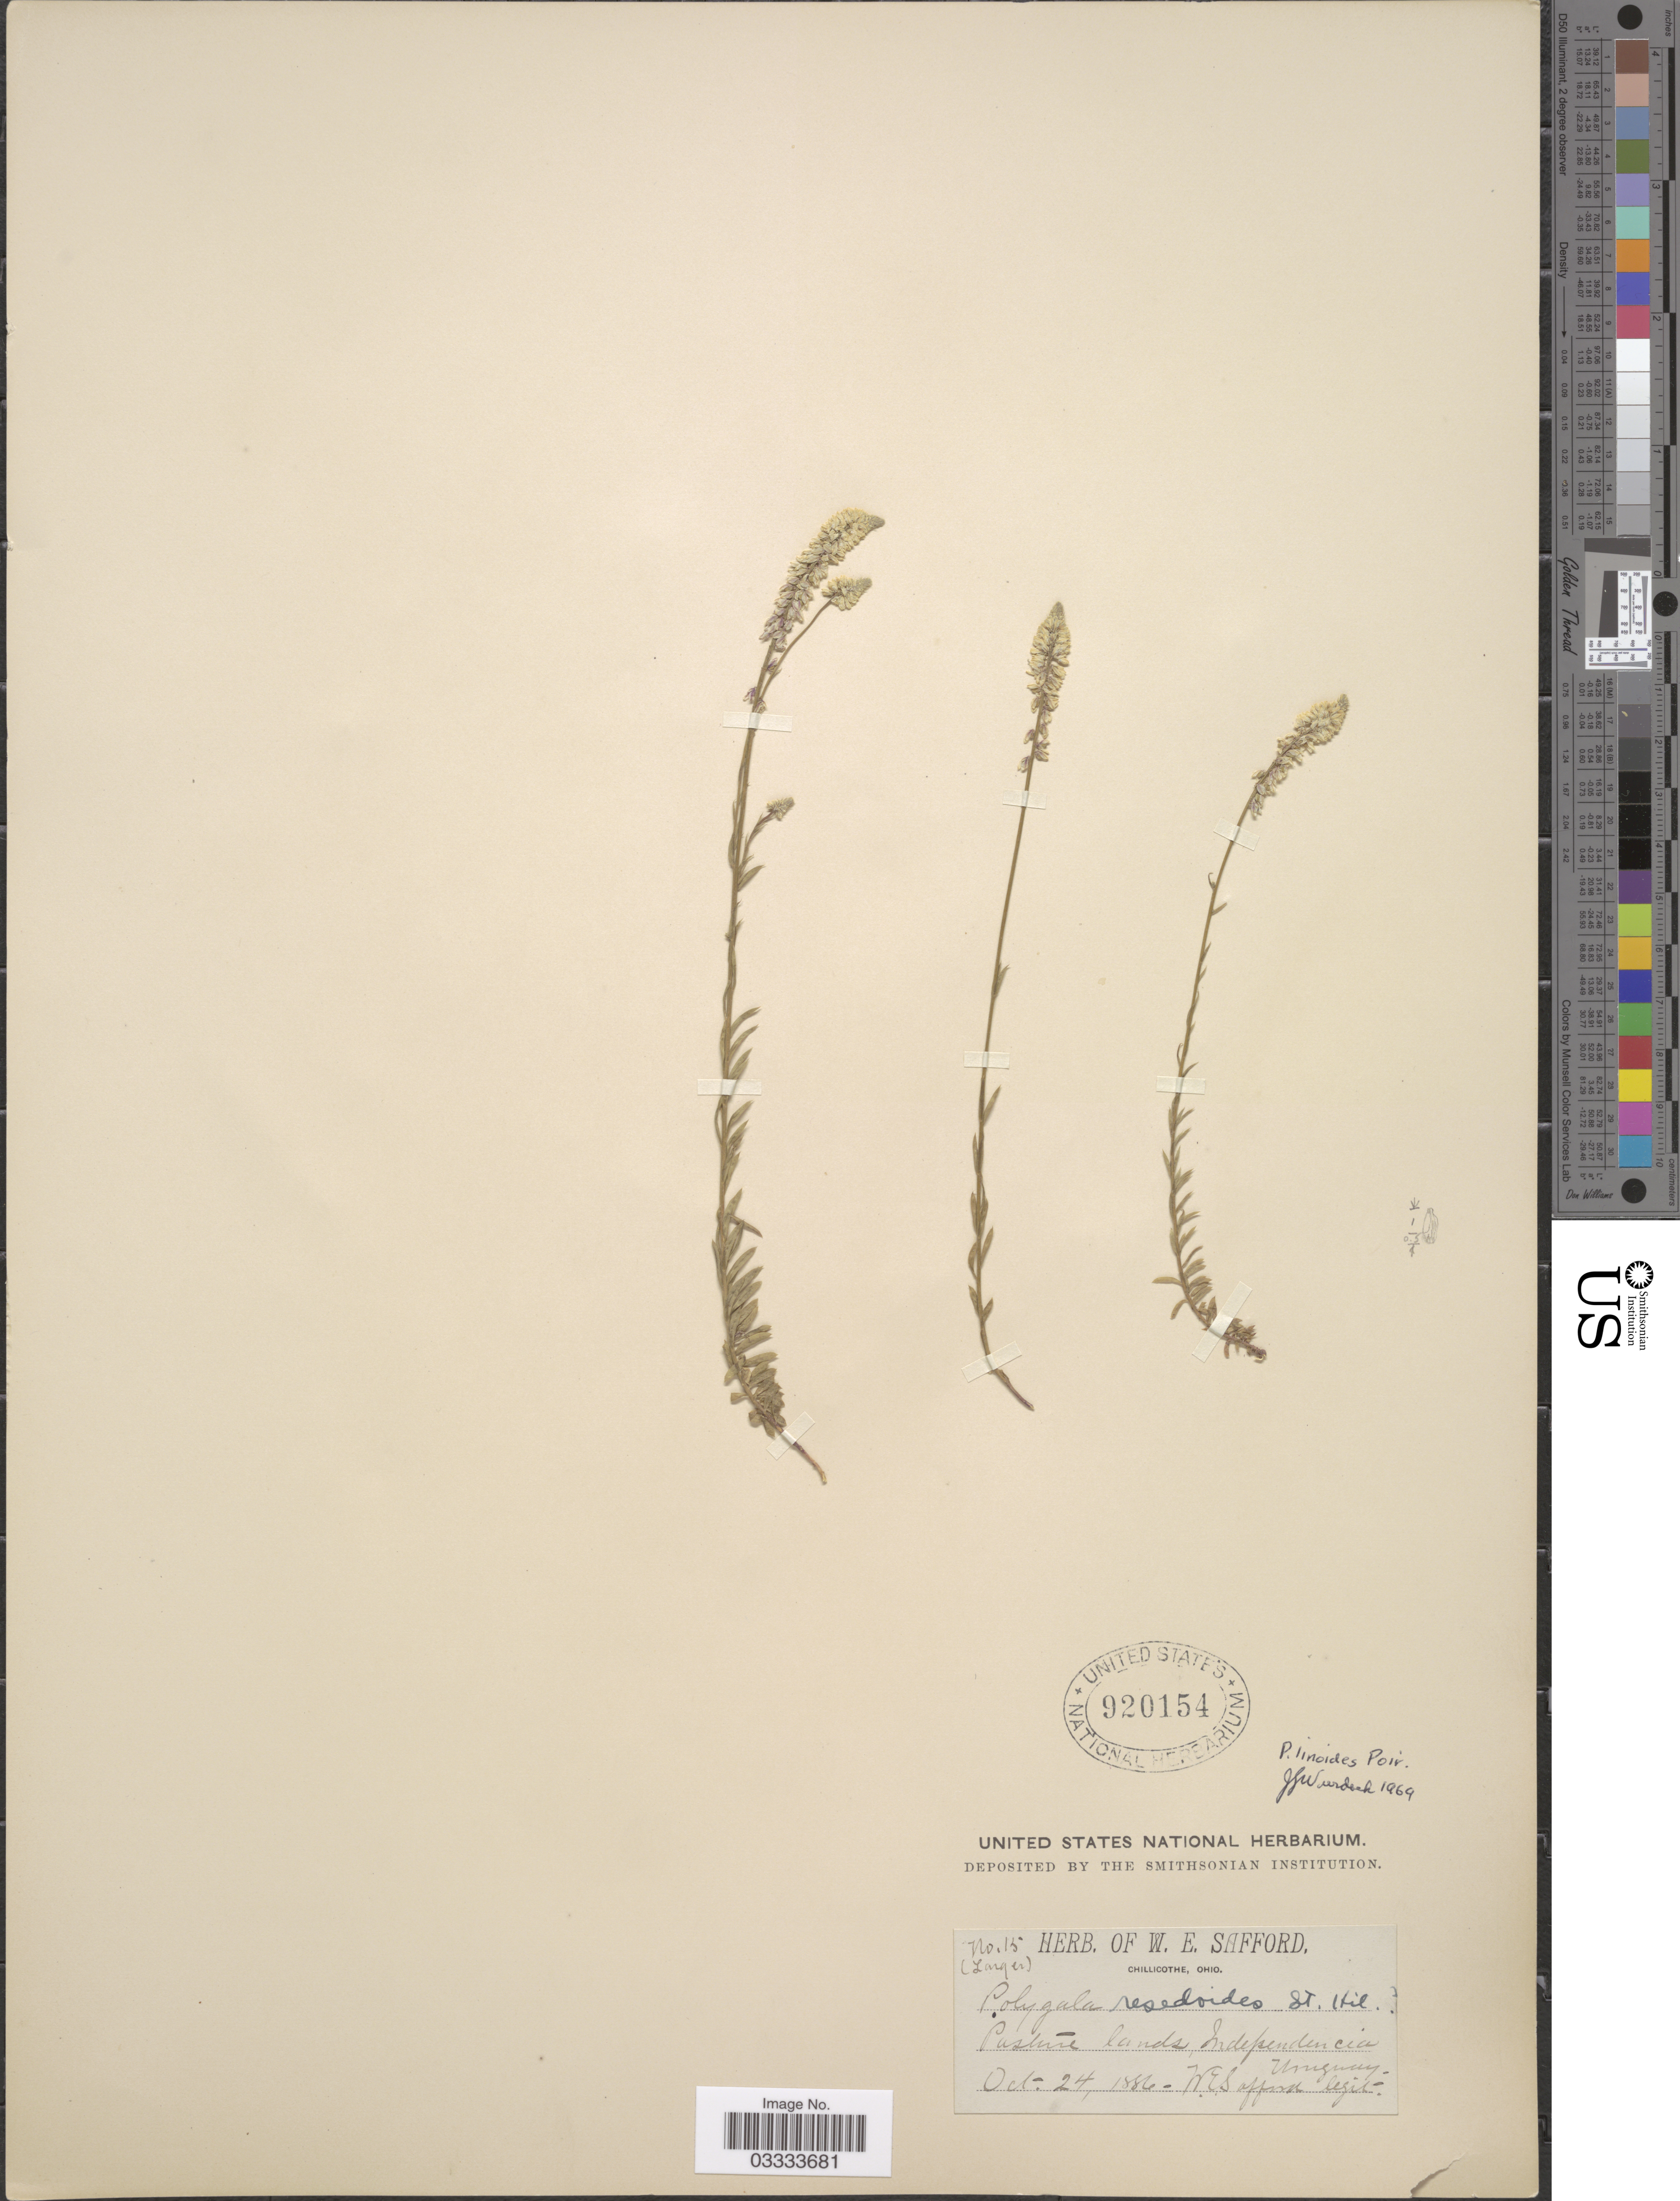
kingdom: Plantae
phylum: Tracheophyta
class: Magnoliopsida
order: Fabales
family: Polygalaceae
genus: Polygala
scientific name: Polygala linoides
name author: Poir.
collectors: W. E. Safford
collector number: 15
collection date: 1886-10-24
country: Uruguay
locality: Independencia.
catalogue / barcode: US 920154